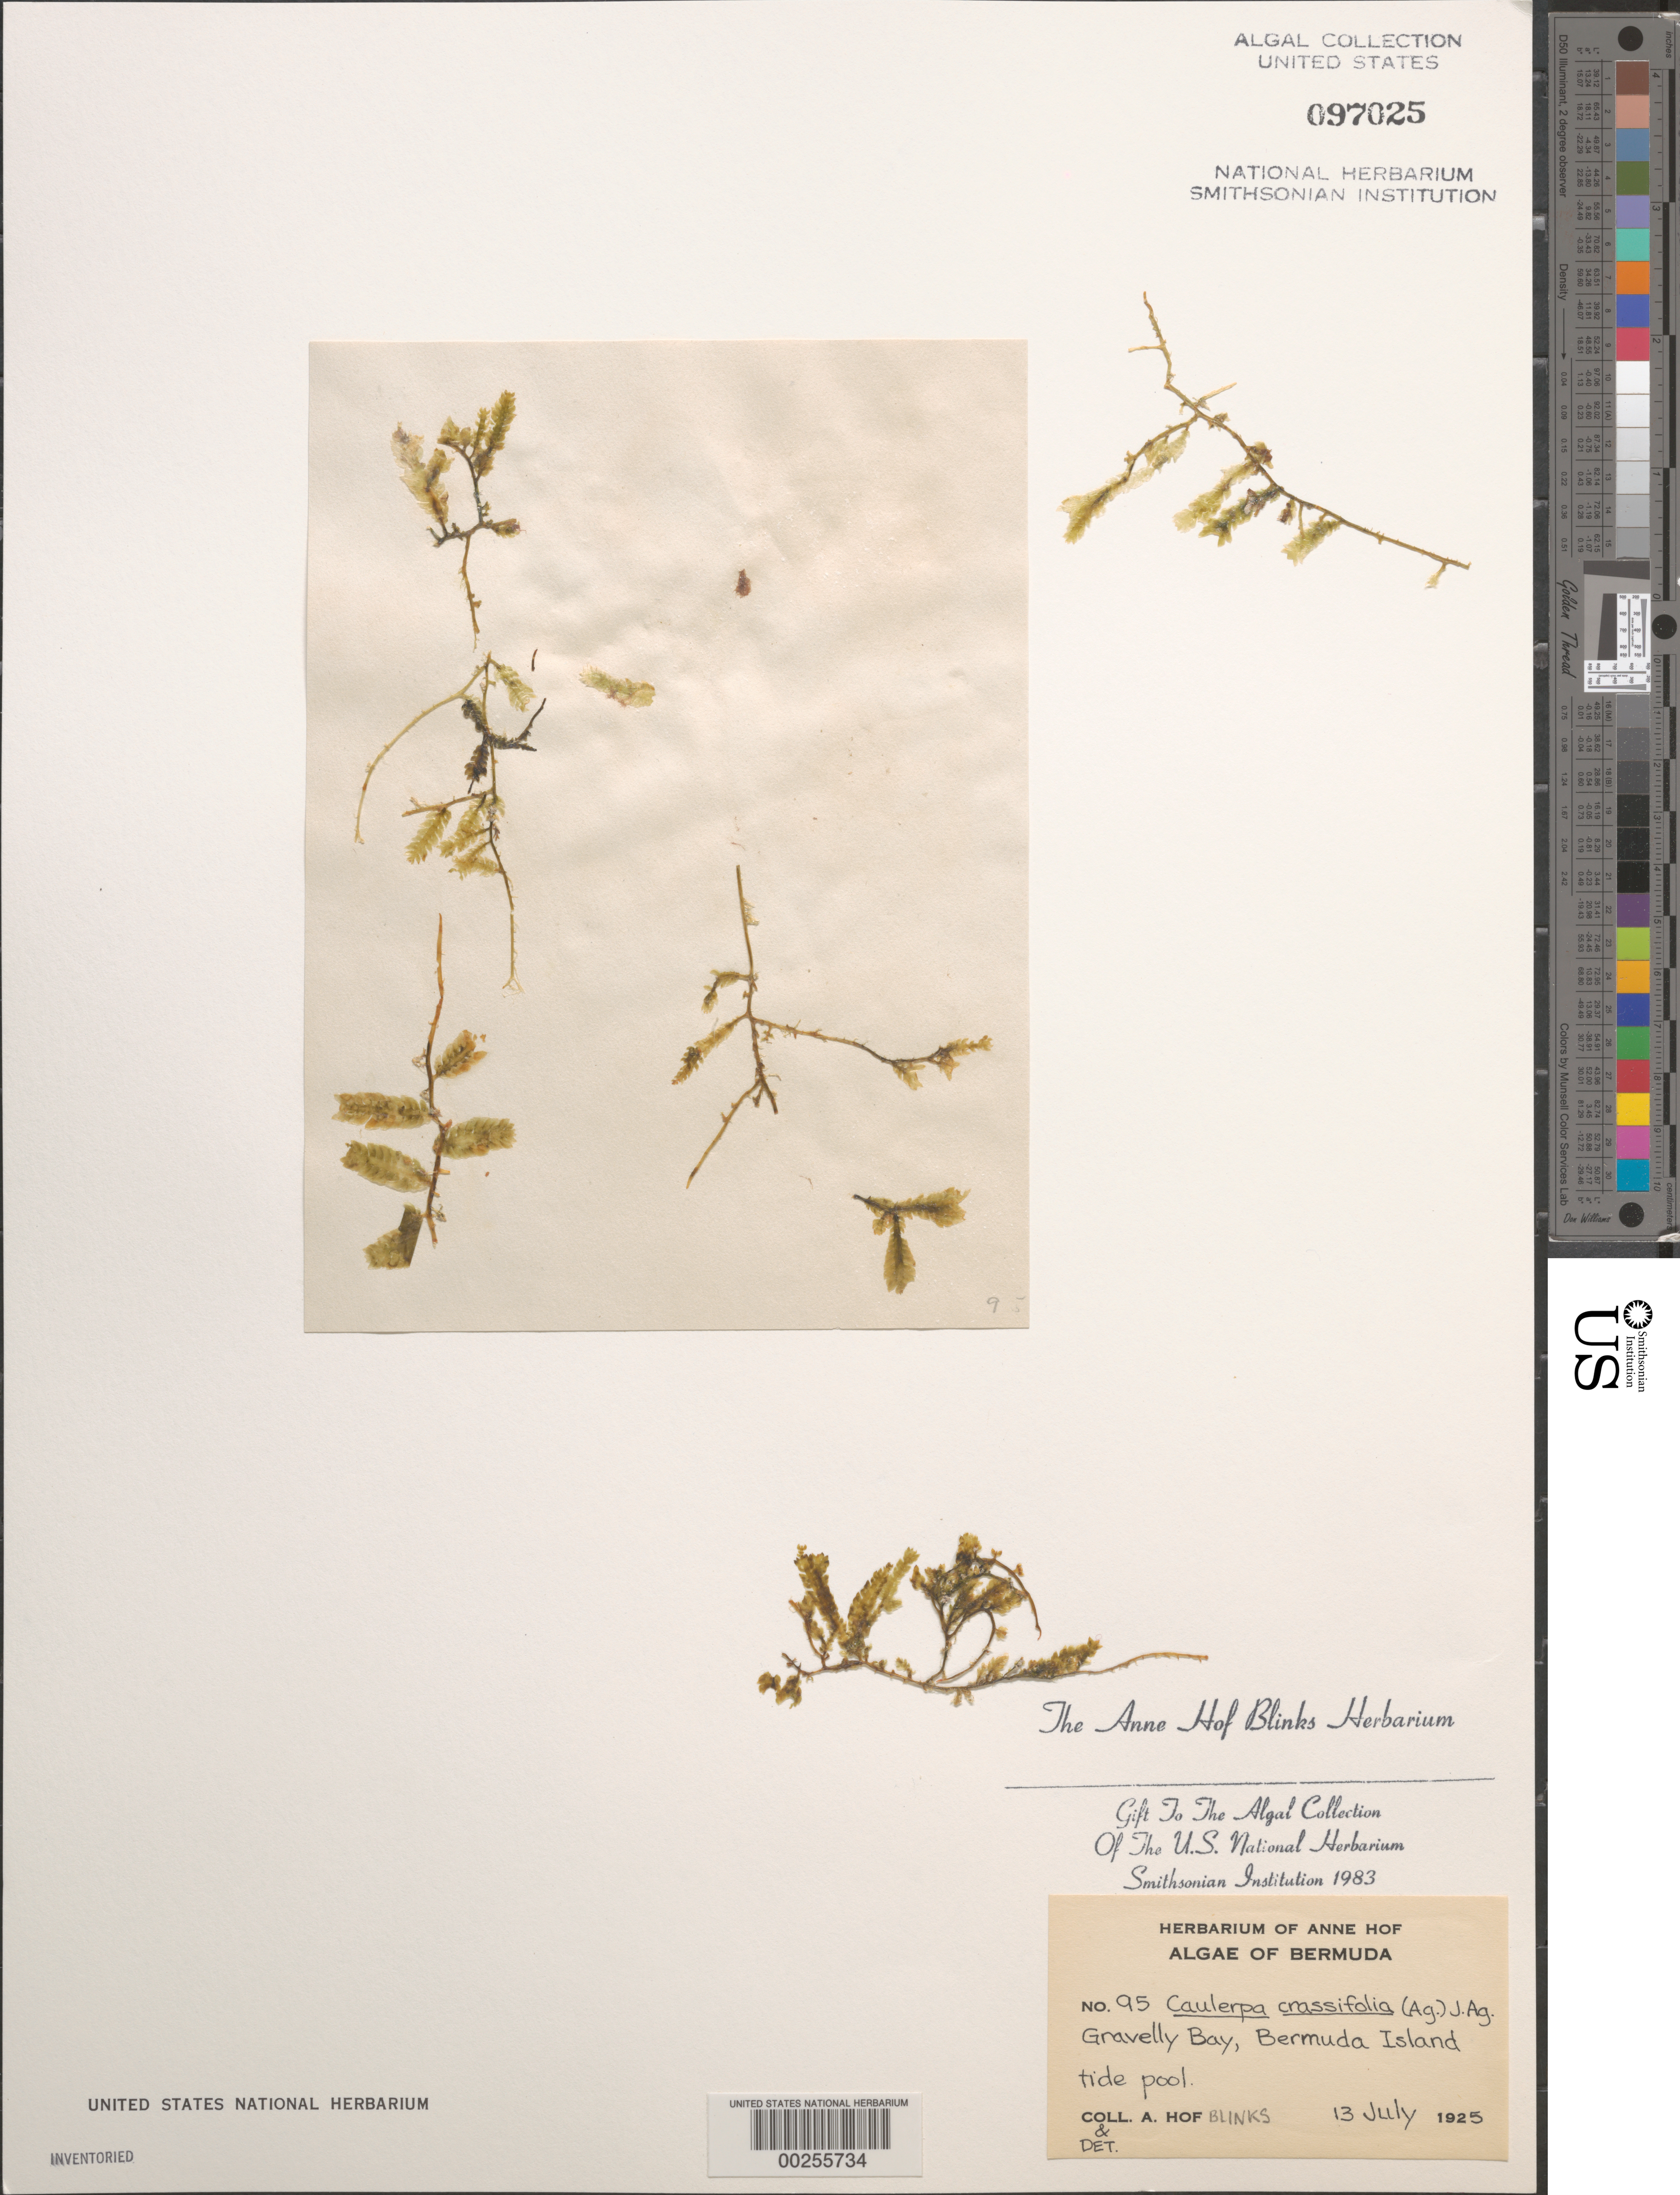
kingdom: Plantae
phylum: Chlorophyta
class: Ulvophyceae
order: Ulvales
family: Ulvaceae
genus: Ulva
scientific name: Ulva linza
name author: L.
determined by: Algae name updating Project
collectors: A. Blinks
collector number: AHB 95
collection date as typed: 13 Jul 1925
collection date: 1925-07-13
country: Bermuda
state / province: Smithʼs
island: Bermuda Island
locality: Gravelly Bay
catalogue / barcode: US 97025